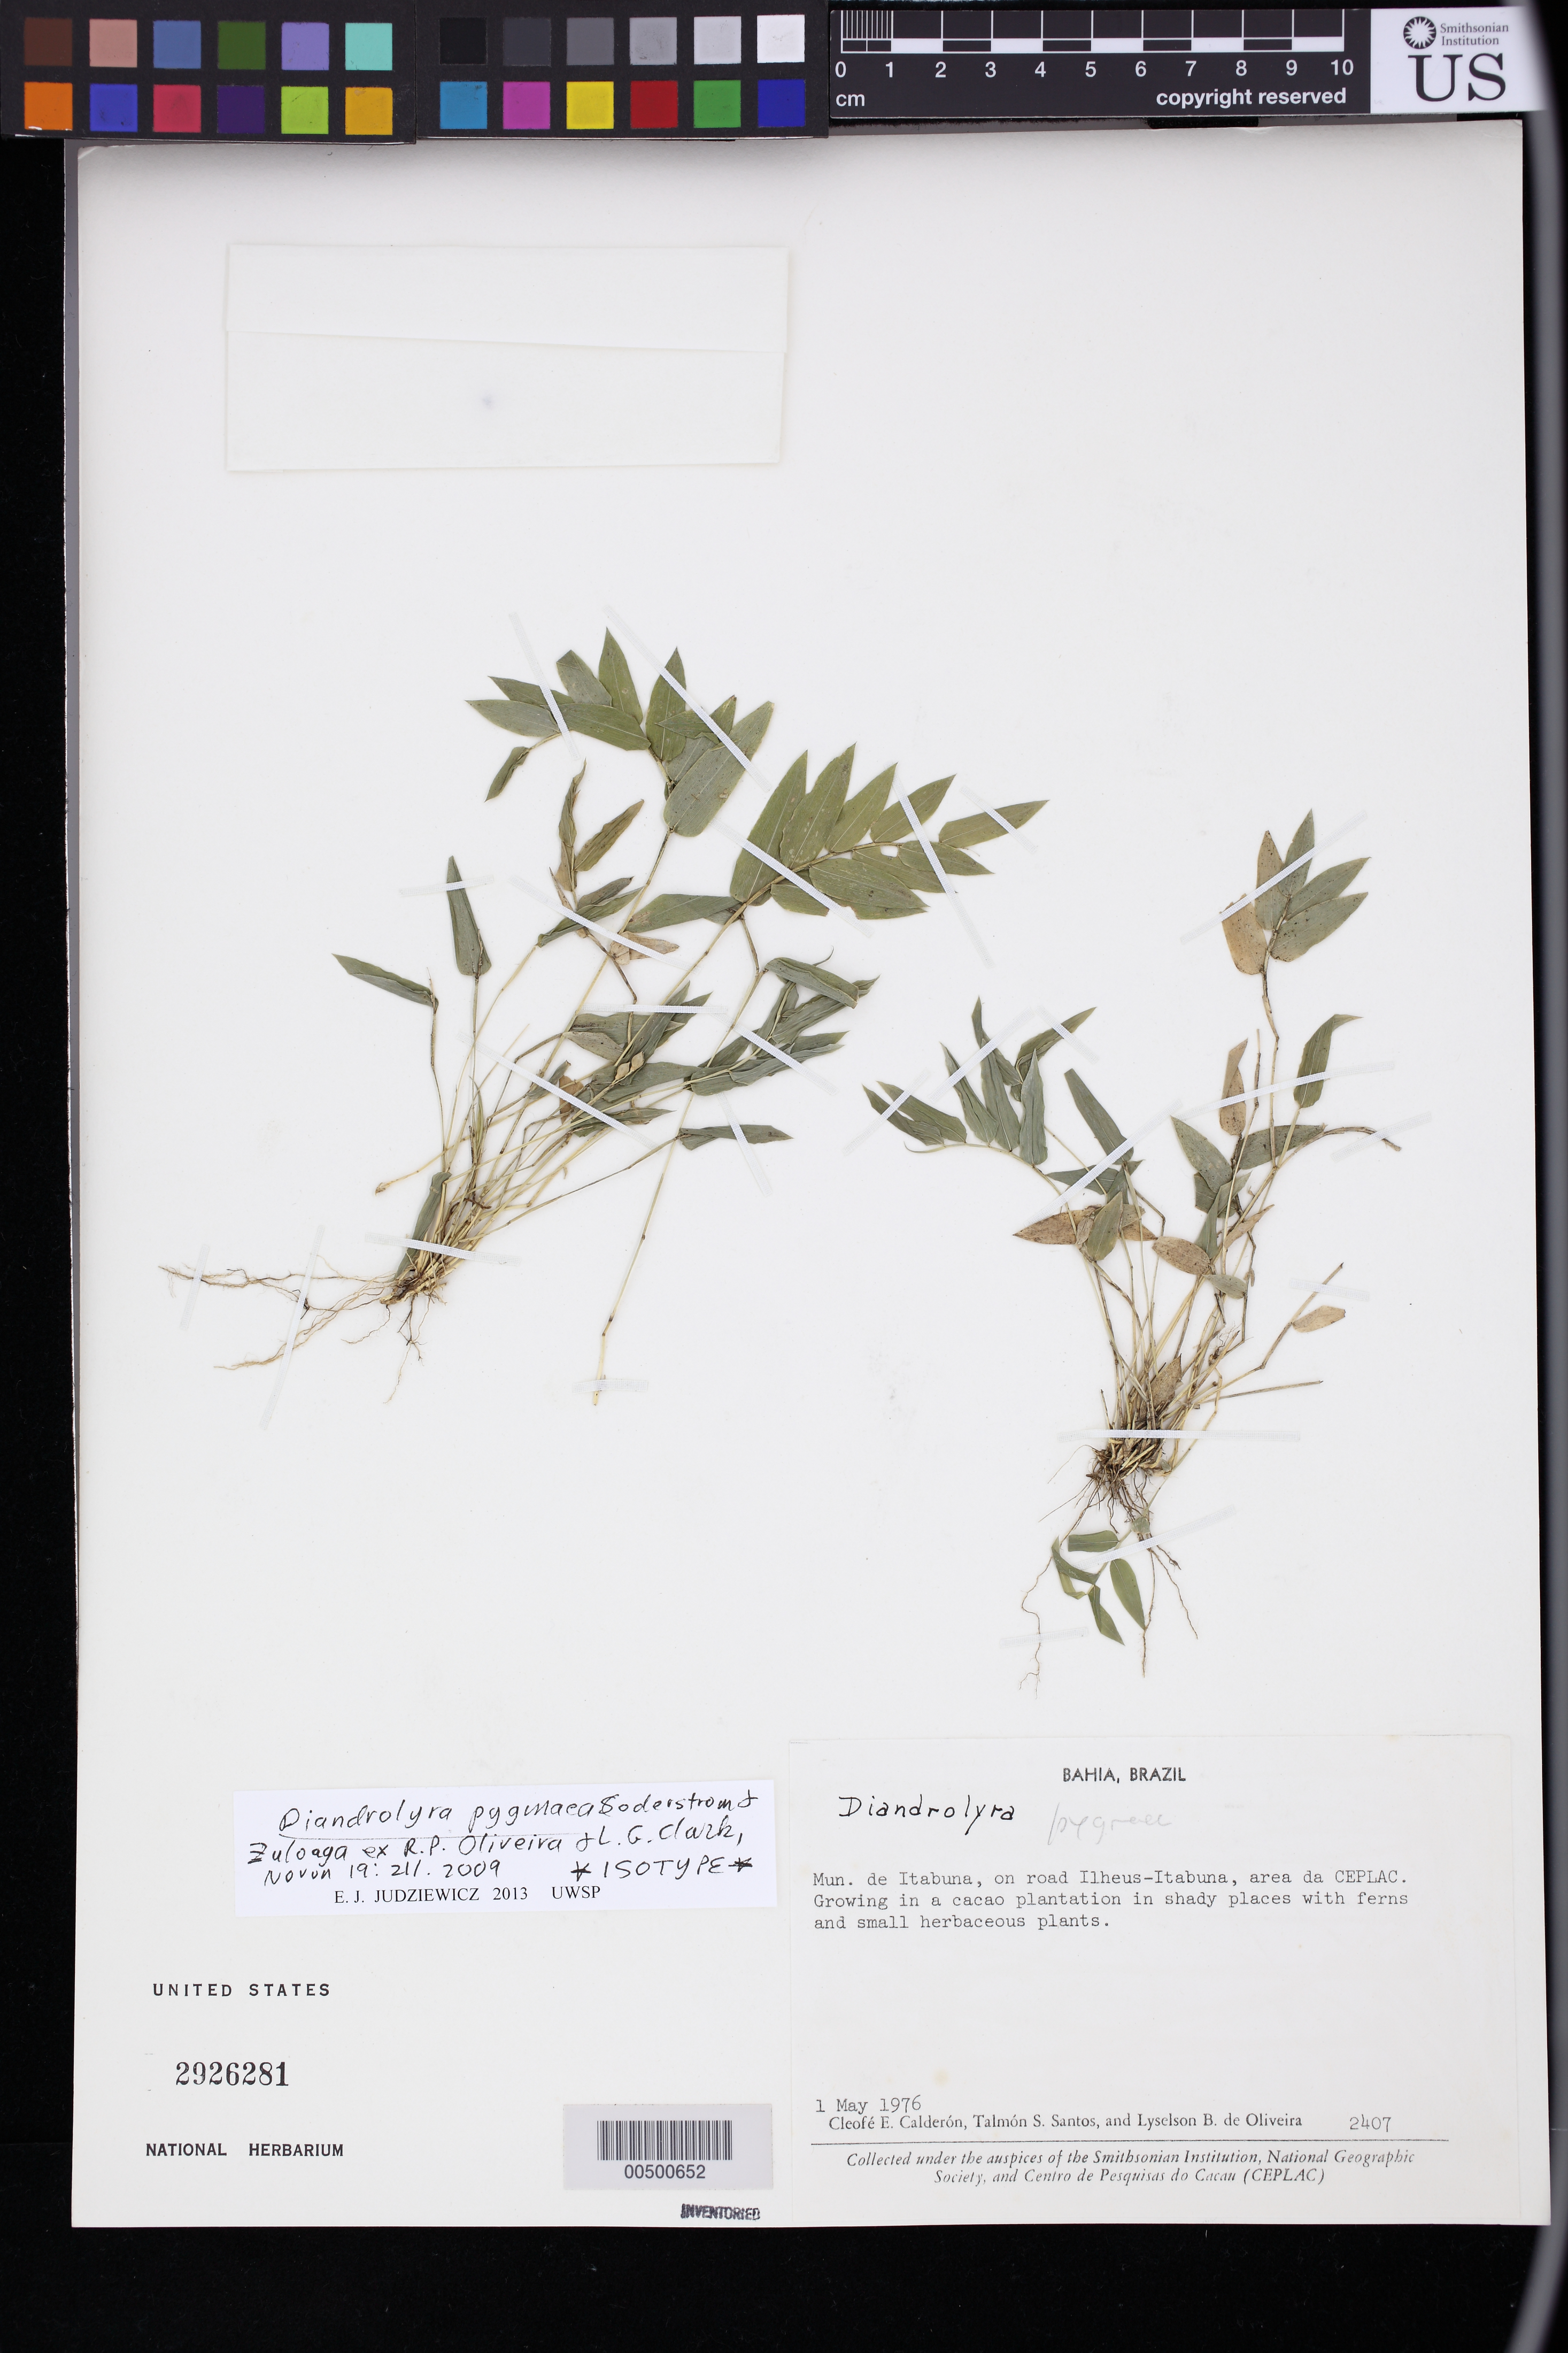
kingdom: Plantae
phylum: Tracheophyta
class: Liliopsida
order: Poales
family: Poaceae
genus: Diandrolyra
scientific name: Diandrolyra pygmaea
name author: Soderstr. & Zuloaga ex R.P. Oliveira & L.G. Clark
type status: Isotype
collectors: C. E. Calderón, T. S. Santos & L. de Oliveira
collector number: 2407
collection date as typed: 01 May 1976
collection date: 1976-05-01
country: Brazil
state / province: Bahia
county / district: Itabuna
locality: Mun. de Itabuna, on road Ilheus - Itabuna, area da CEPLAC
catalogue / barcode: US 2926281